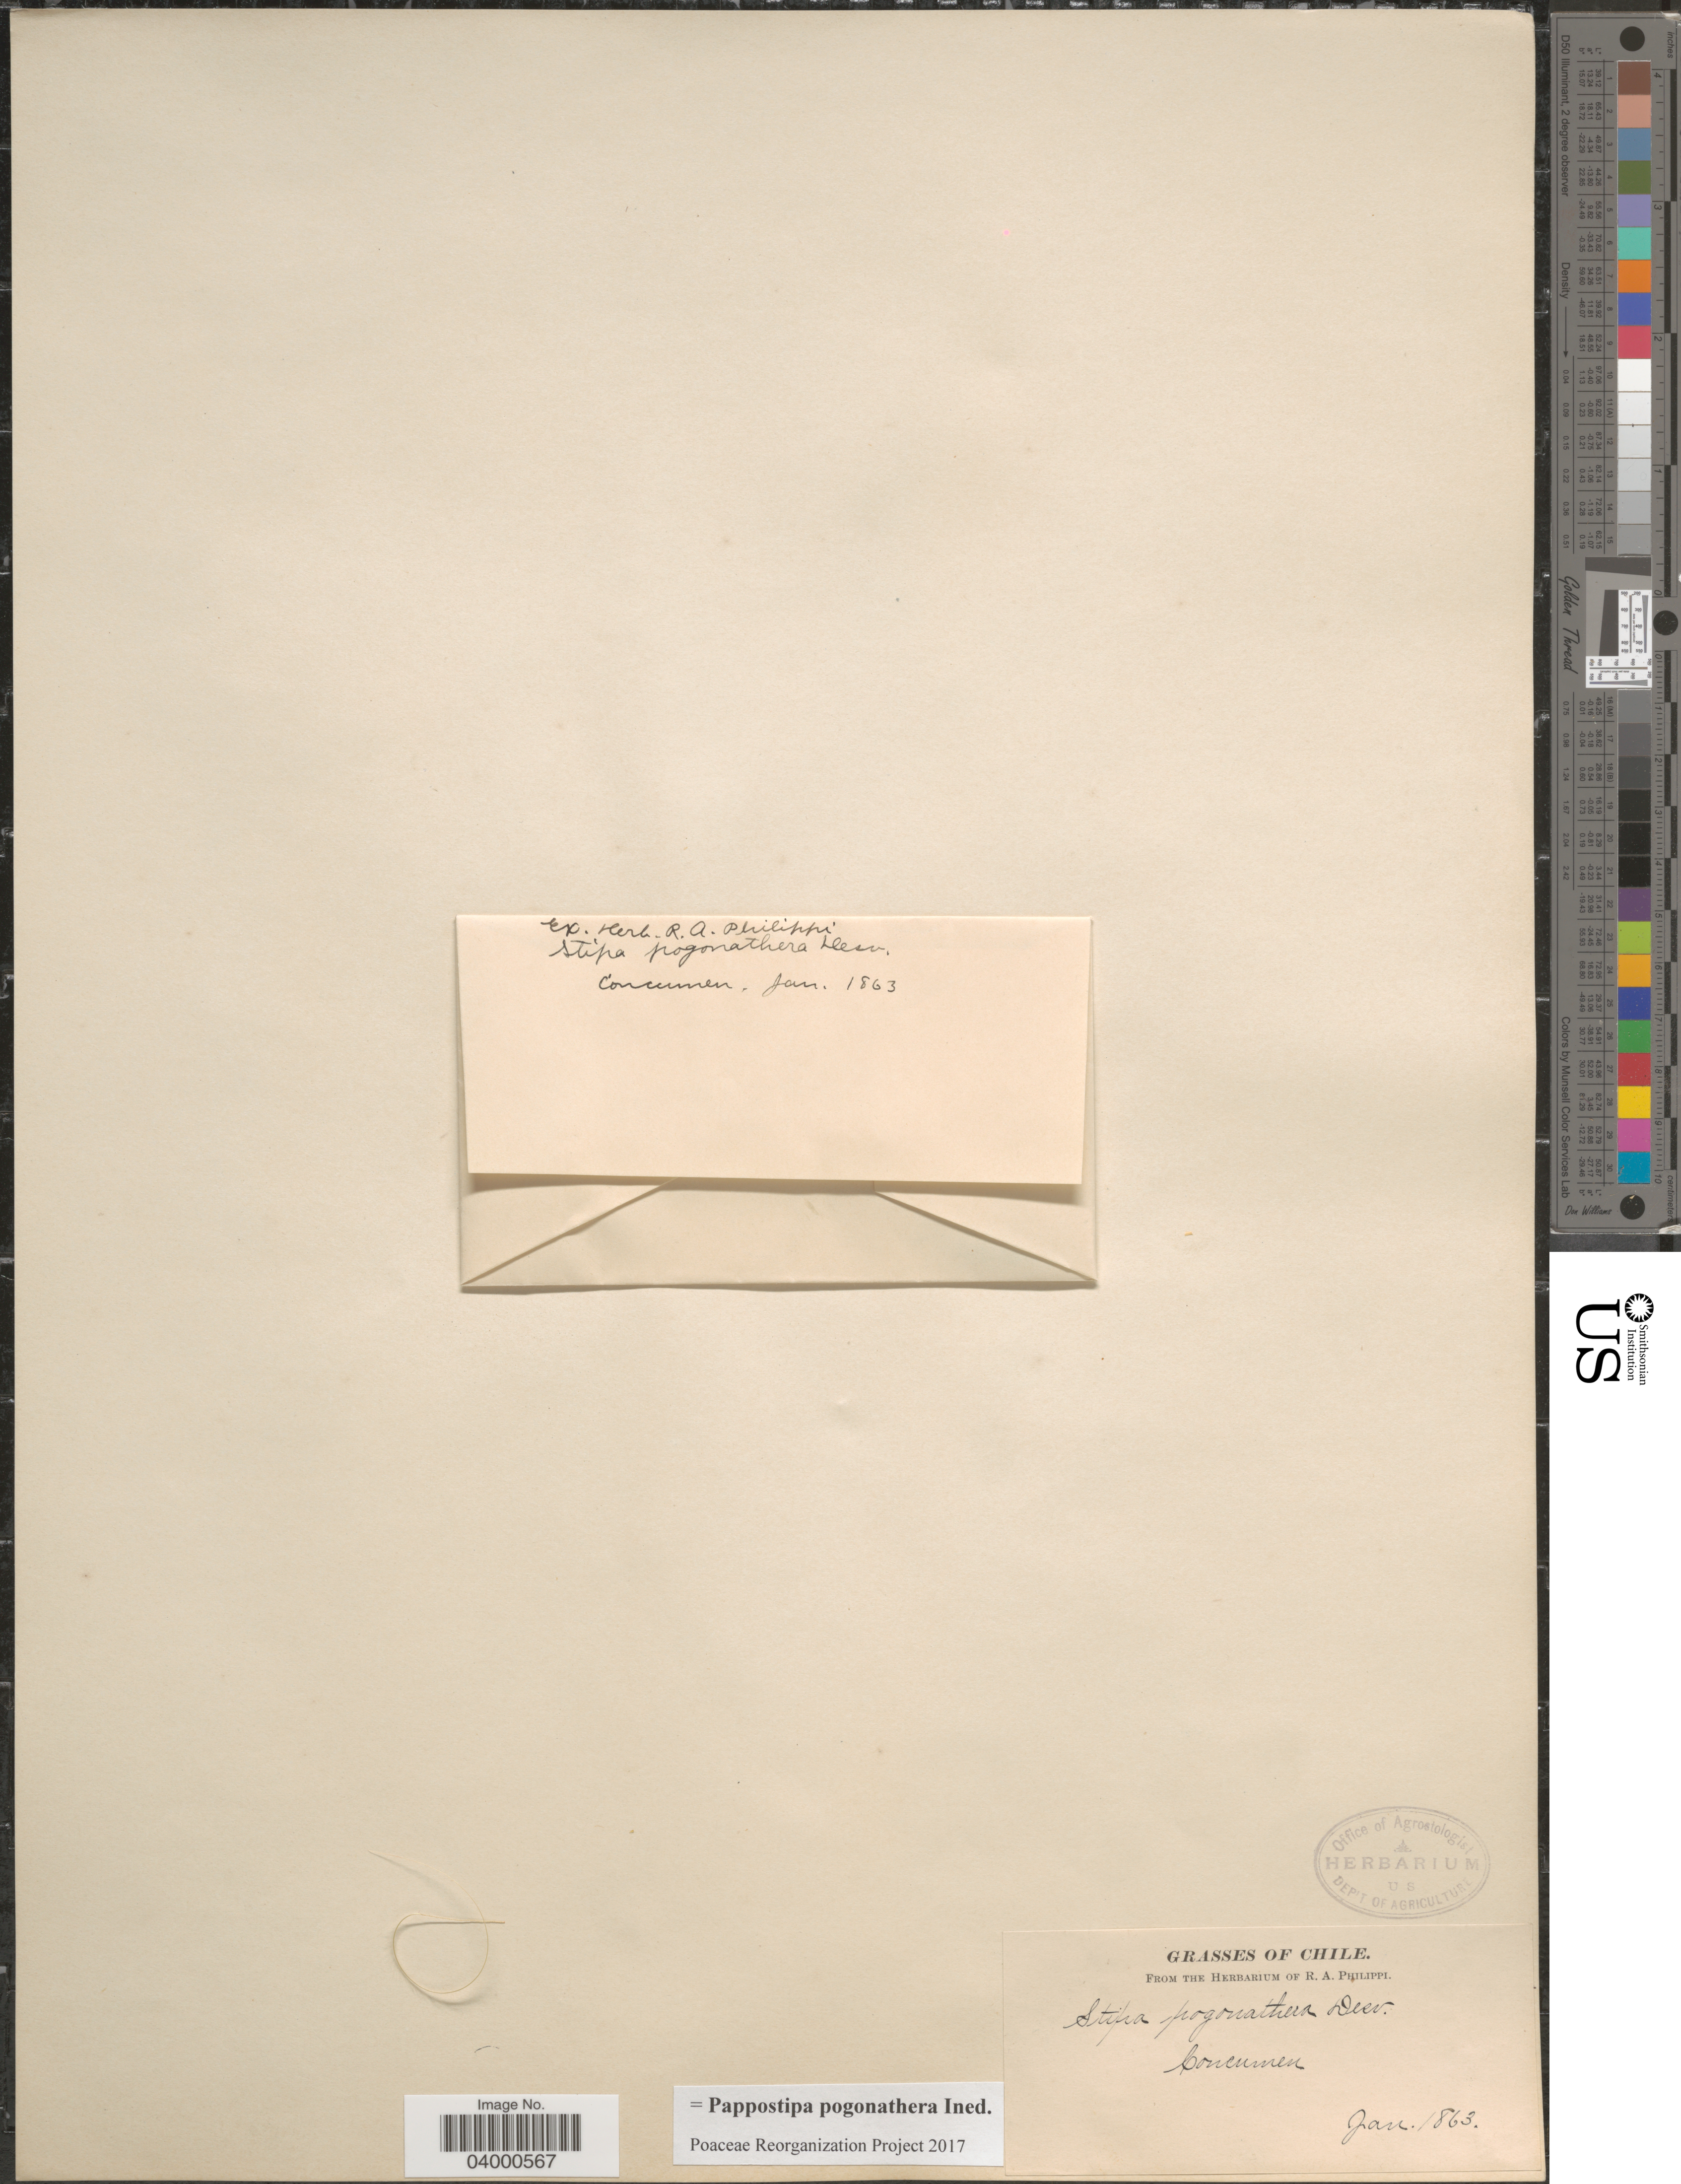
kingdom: Plantae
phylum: Tracheophyta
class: Liliopsida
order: Poales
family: Poaceae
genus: Pappostipa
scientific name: Pappostipa pogonathera ined.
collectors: ex. herb. R.A. Philippi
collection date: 1863-01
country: Chile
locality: Concumen.